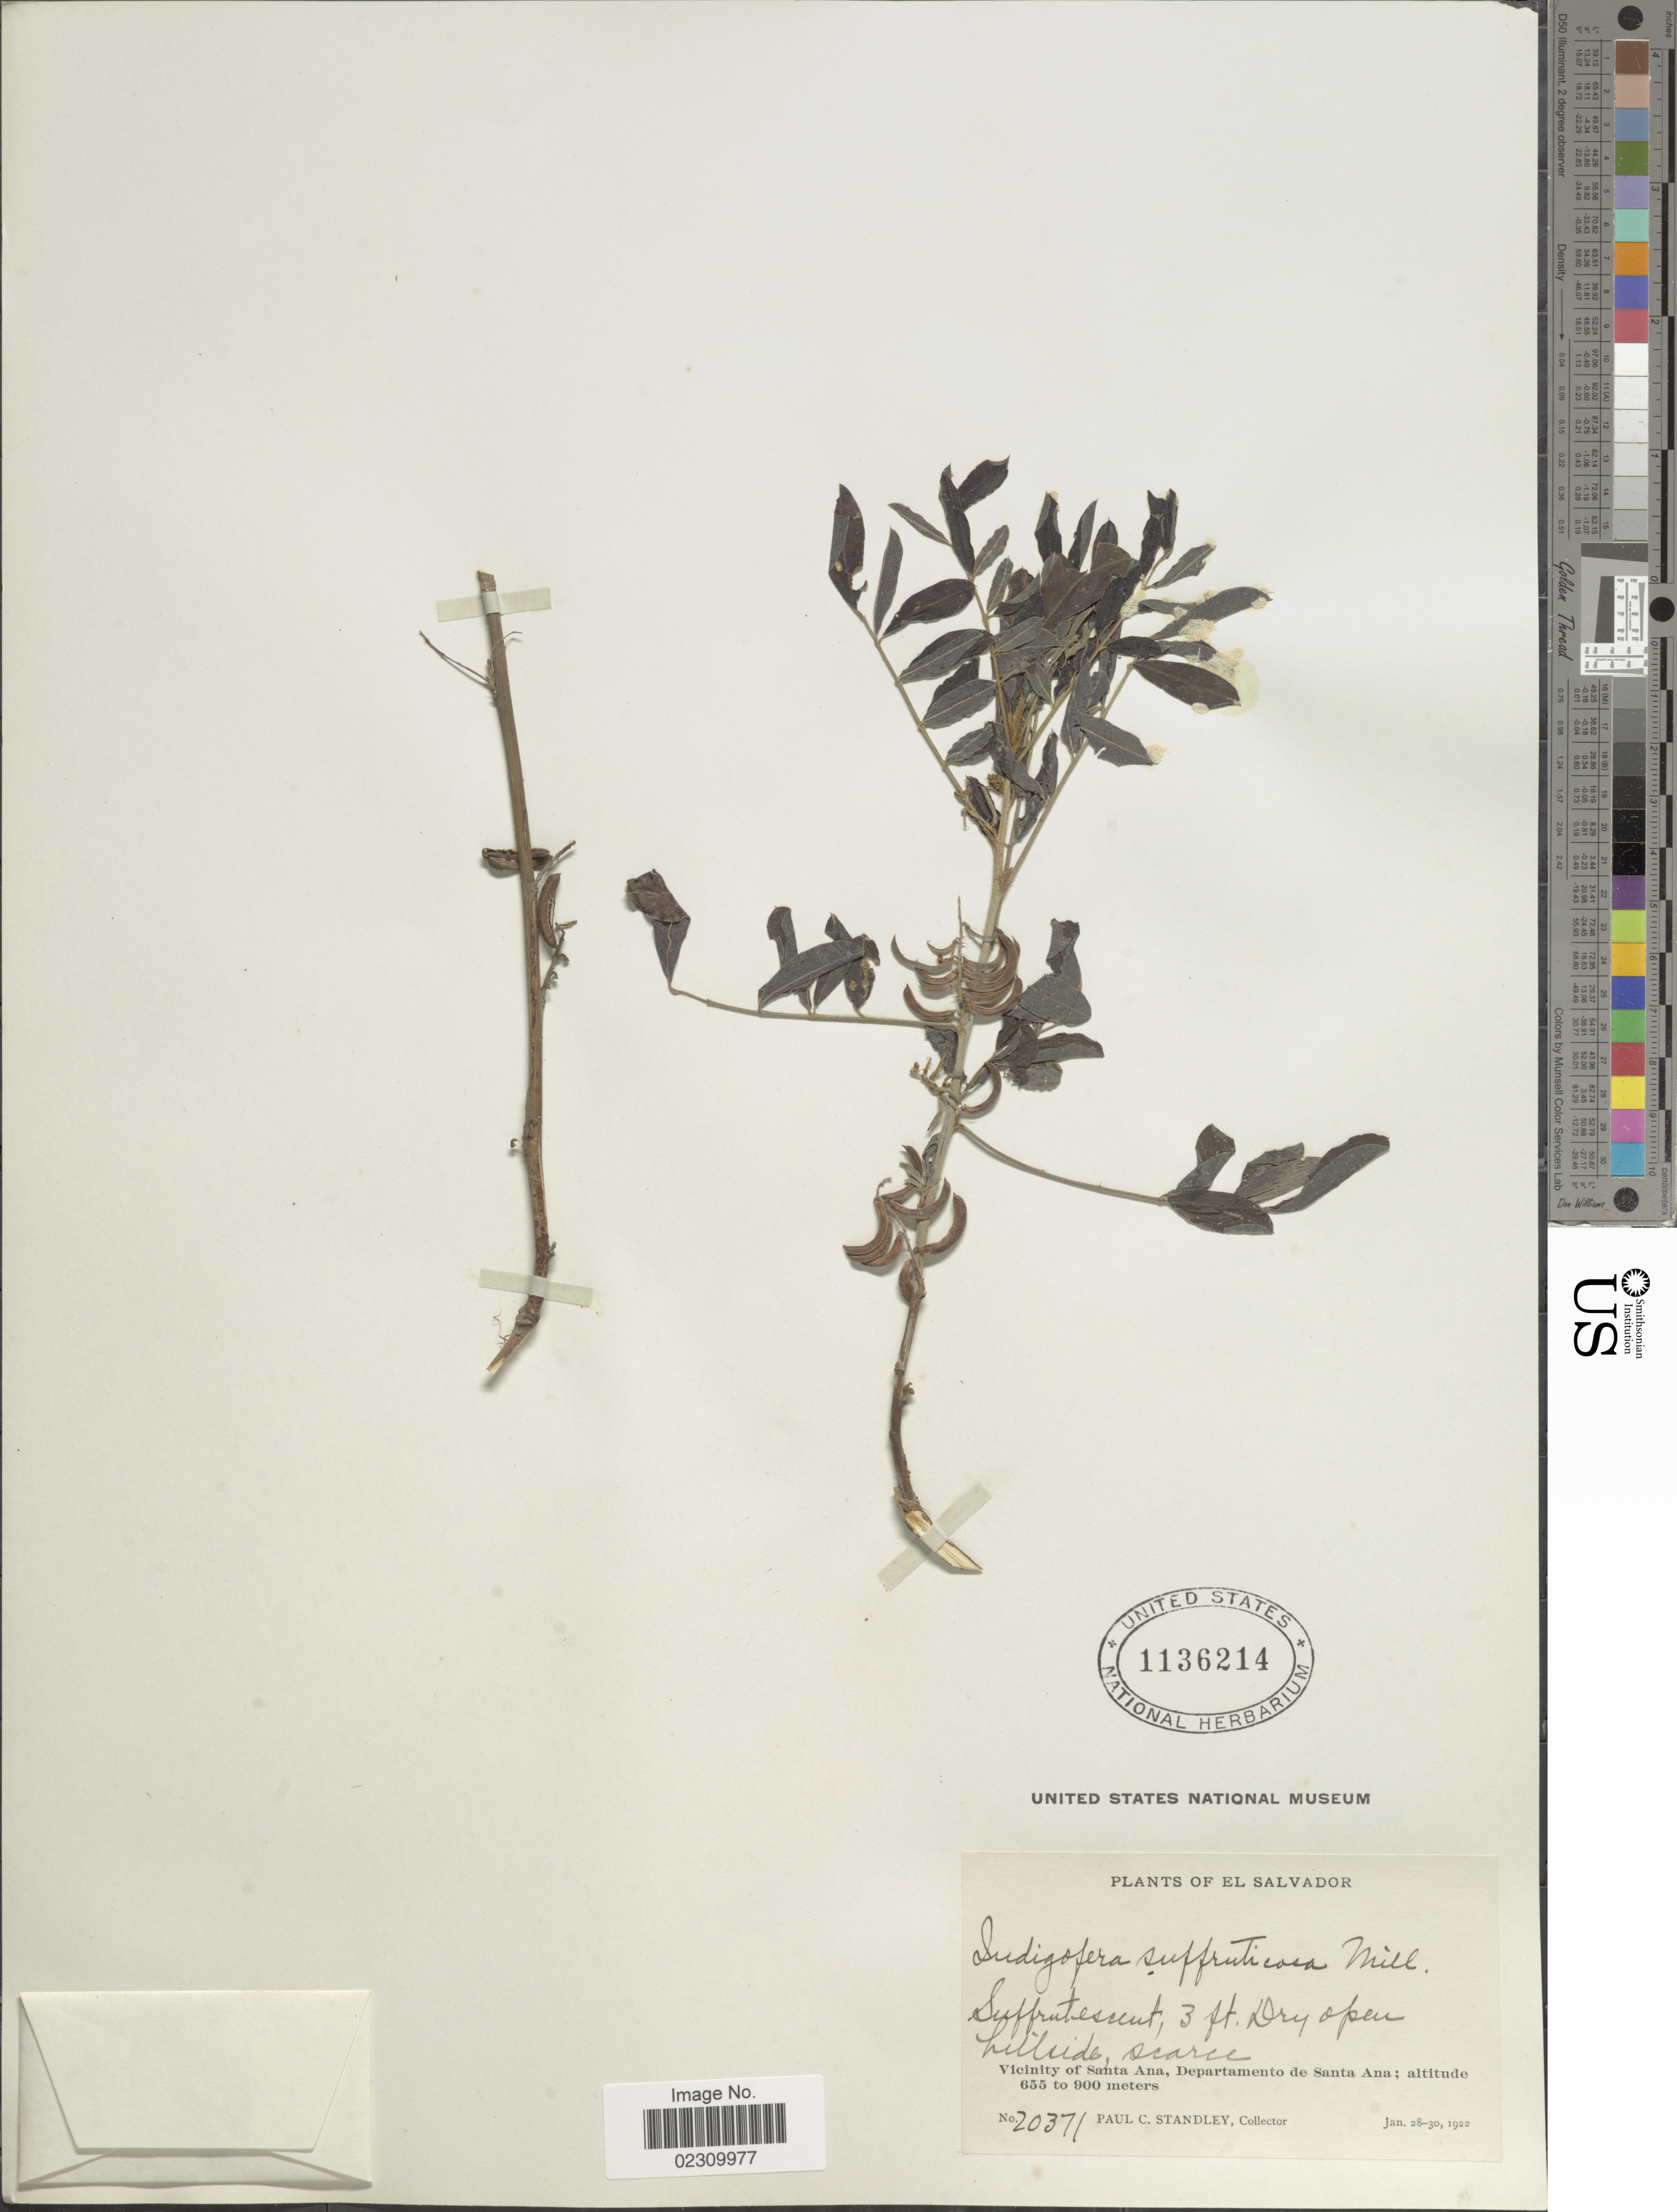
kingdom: Plantae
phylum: Tracheophyta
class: Magnoliopsida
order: Fabales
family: Fabaceae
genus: Indigofera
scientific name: Indigofera suffruticosa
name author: Mill.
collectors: P. C. Standley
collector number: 20371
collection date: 1922-01-28/1922-01-30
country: El Salvador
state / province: Santa Ana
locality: Vicinity of Santa Ana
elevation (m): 655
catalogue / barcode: US 1136214